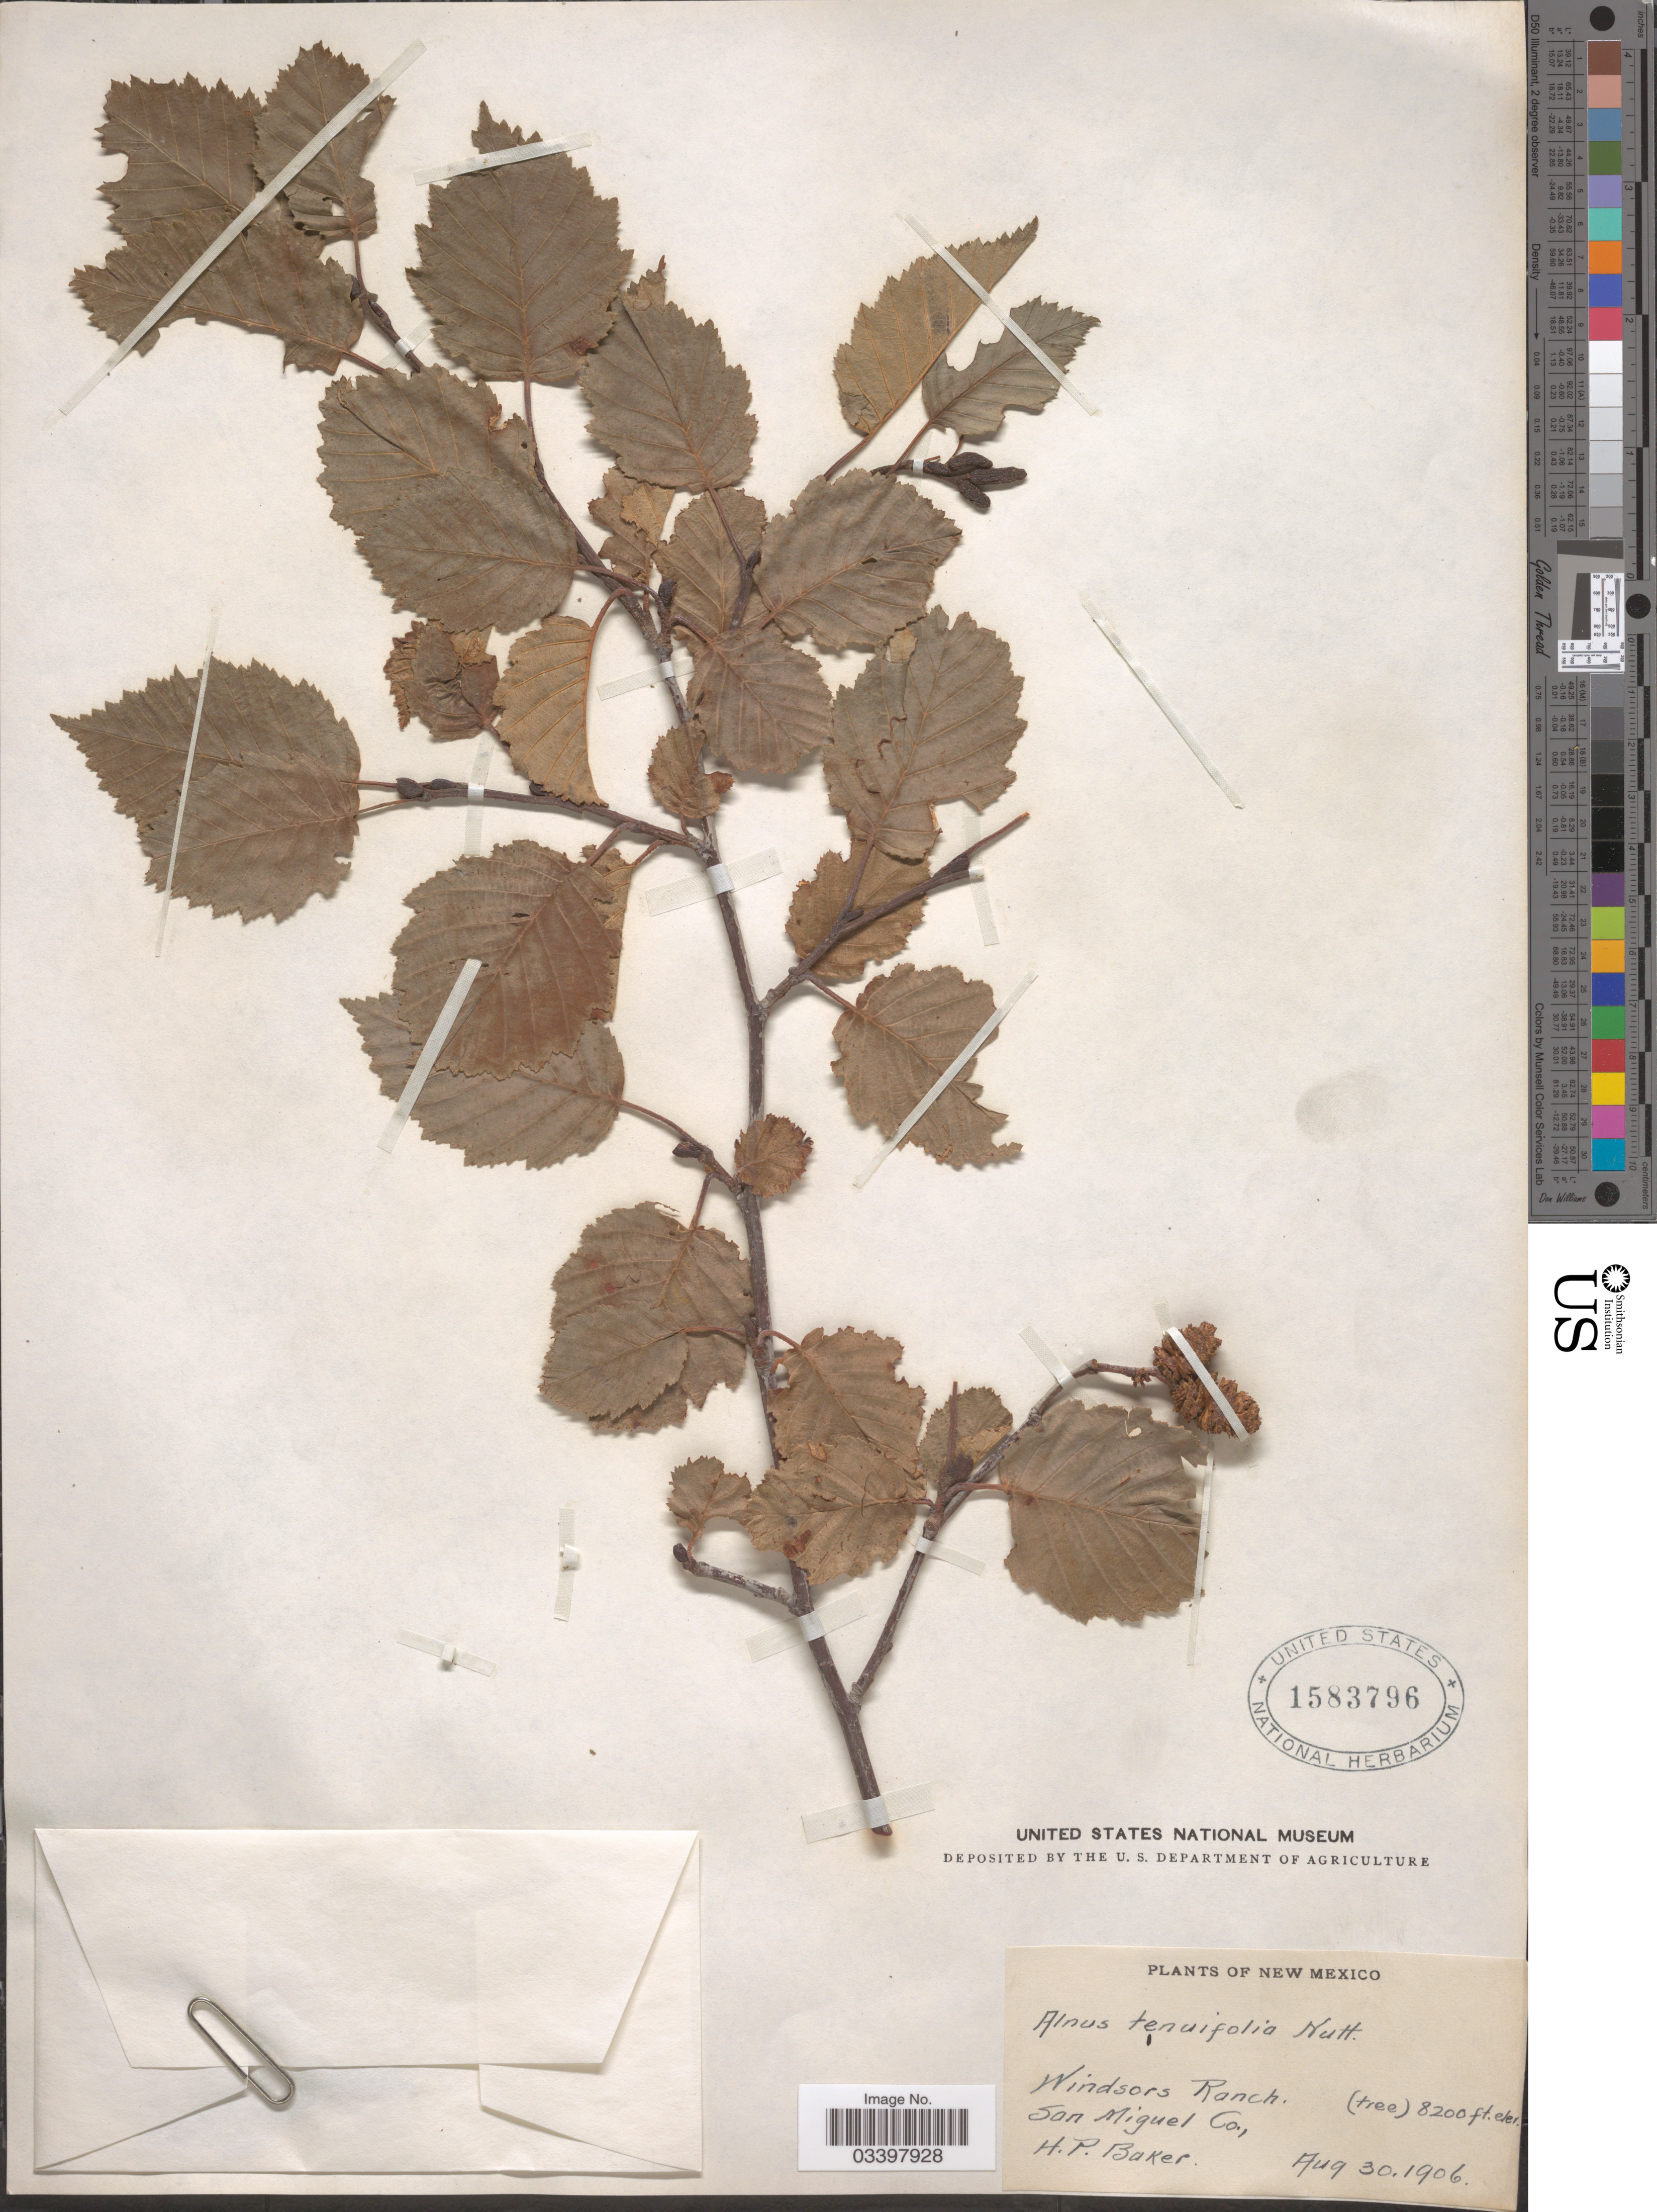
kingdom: Plantae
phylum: Tracheophyta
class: Magnoliopsida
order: Fagales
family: Betulaceae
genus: Alnus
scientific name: Alnus incana subsp. tenuifolia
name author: (Nutt.) Breitung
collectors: H. P. Baker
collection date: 1906-08-30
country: United States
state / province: New Mexico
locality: Windsors Ranch. San Miguel Co.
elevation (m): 2499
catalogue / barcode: US 1583796